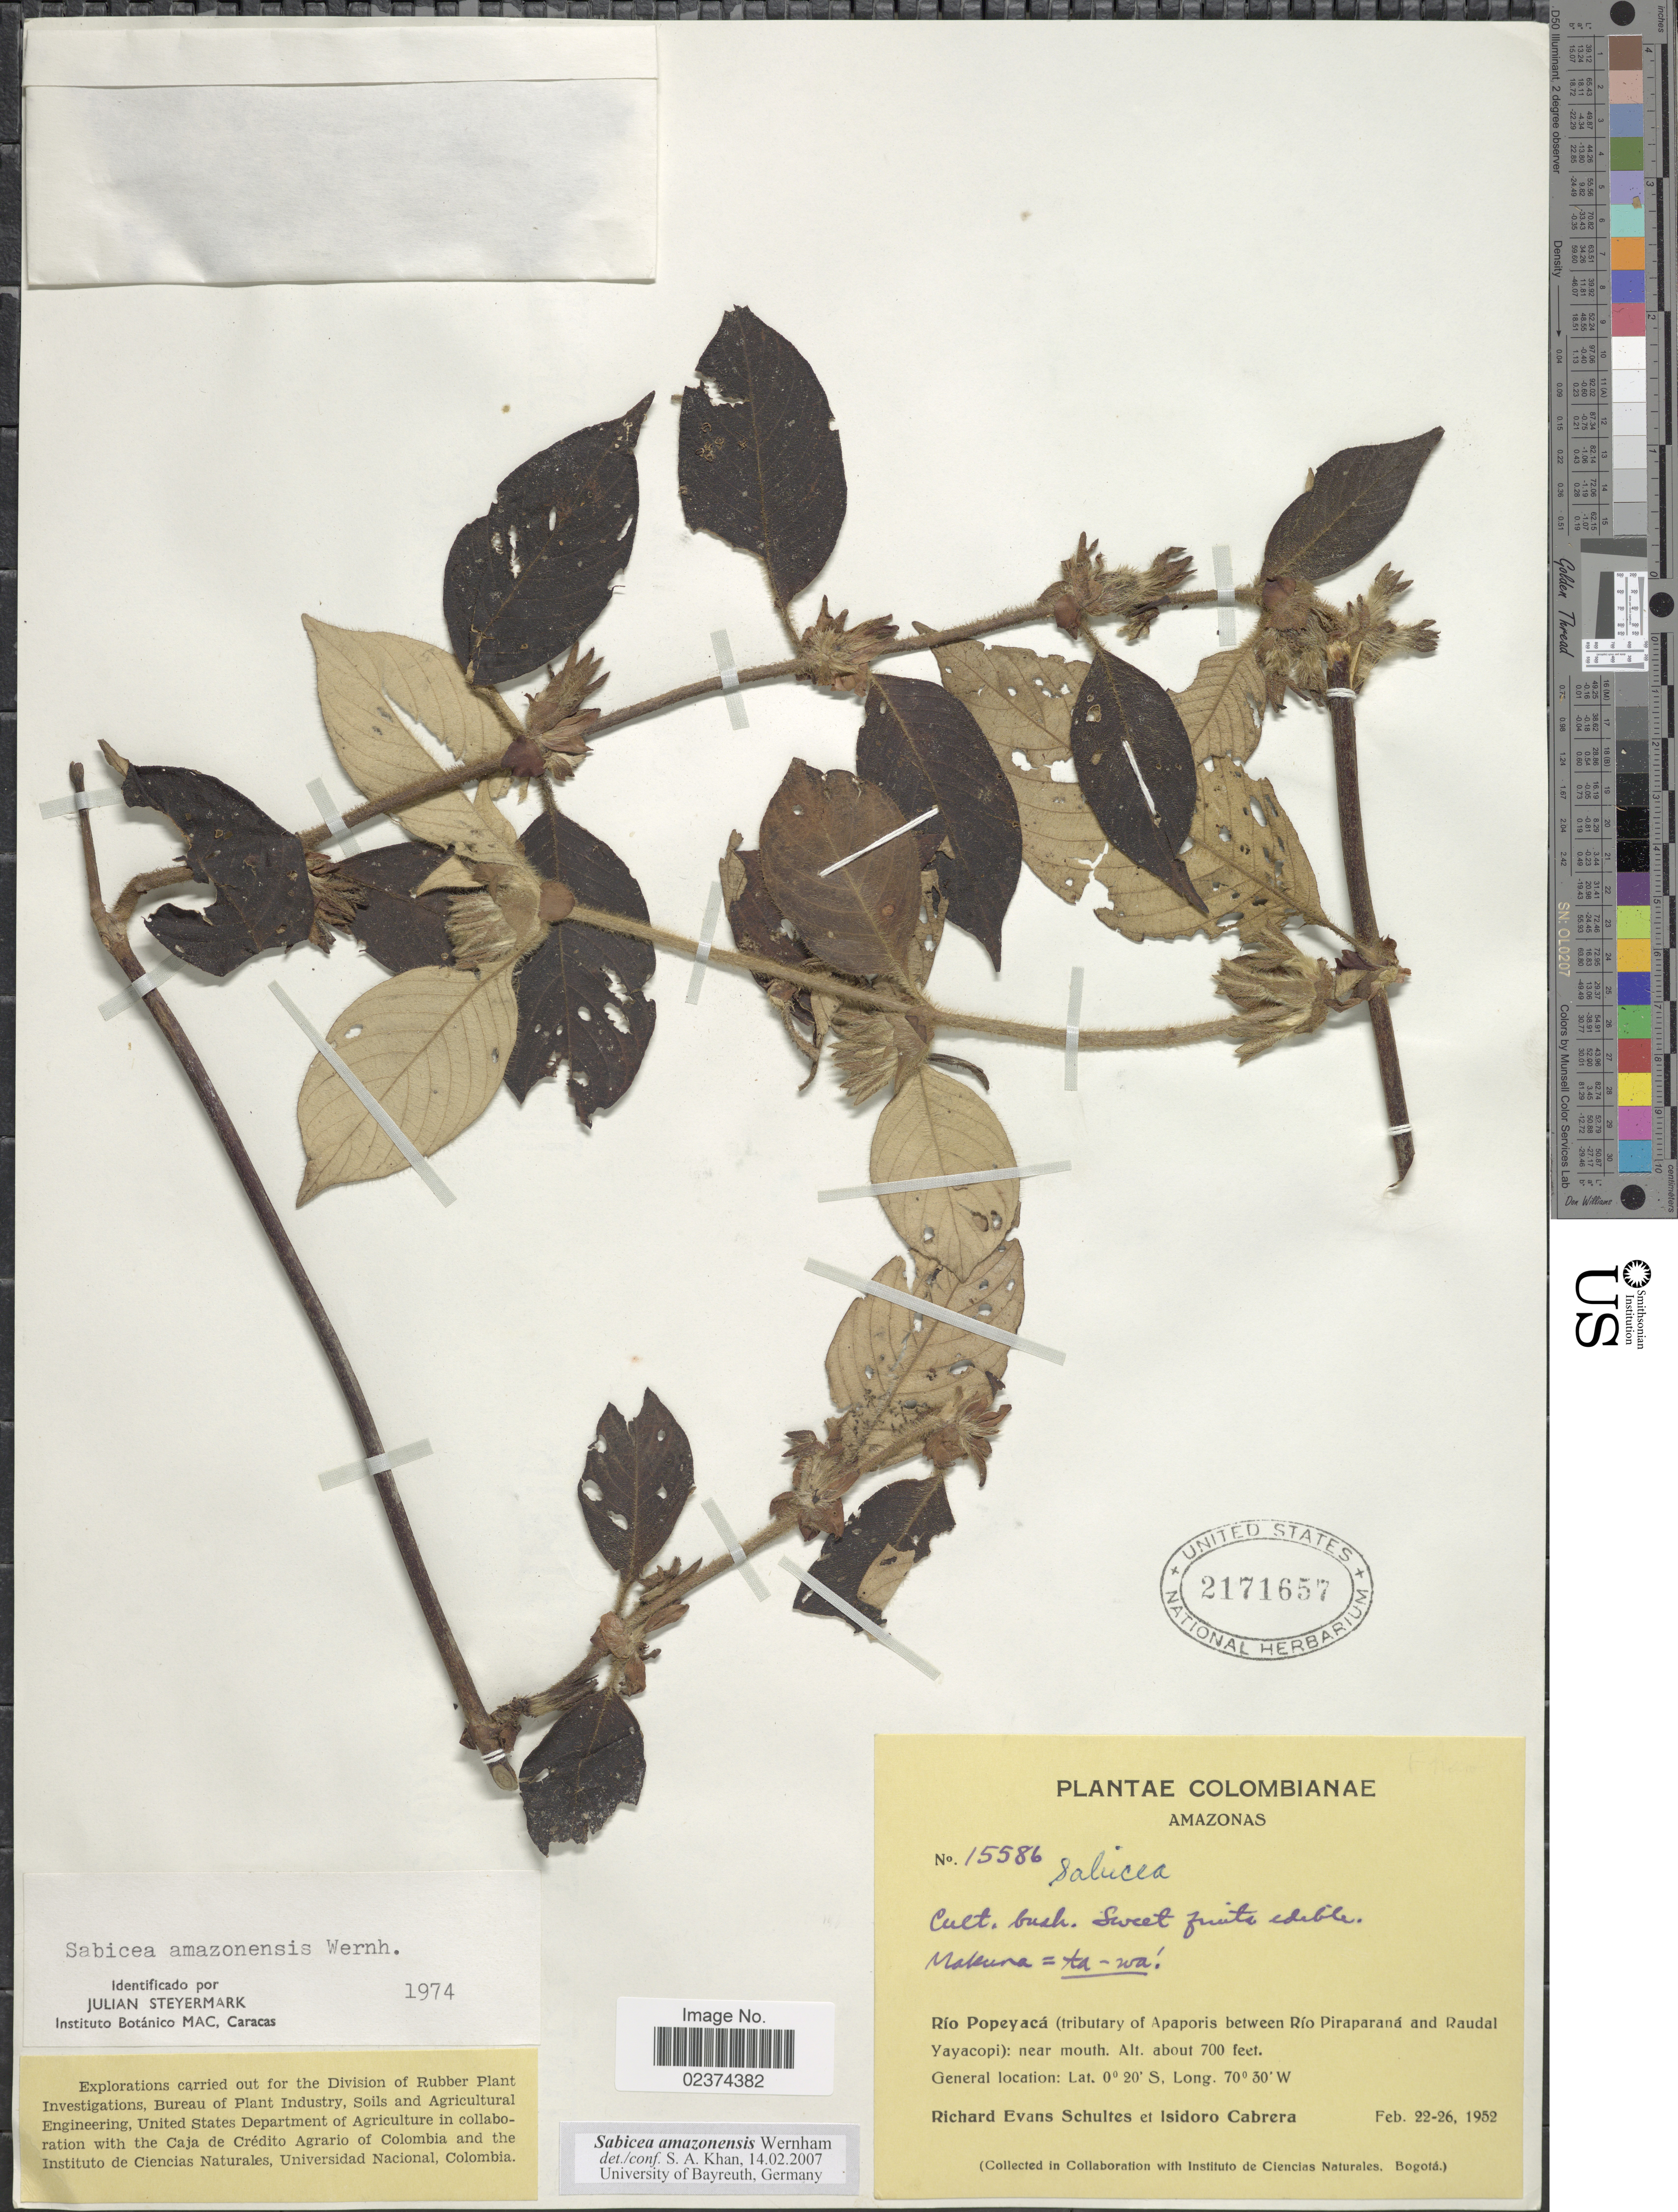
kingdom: Plantae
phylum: Tracheophyta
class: Magnoliopsida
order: Gentianales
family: Rubiaceae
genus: Sabicea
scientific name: Sabicea amazonensis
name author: Wernham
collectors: R. E. Schultes & I. Cabrera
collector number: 15586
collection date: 1952-02-22/1952-02-26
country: Colombia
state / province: Amazônas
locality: Río Popeyacá (tributary of Apaporis between Río Piraparaná and Raudal Yayacopi): near mouth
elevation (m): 213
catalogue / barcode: US 2171657